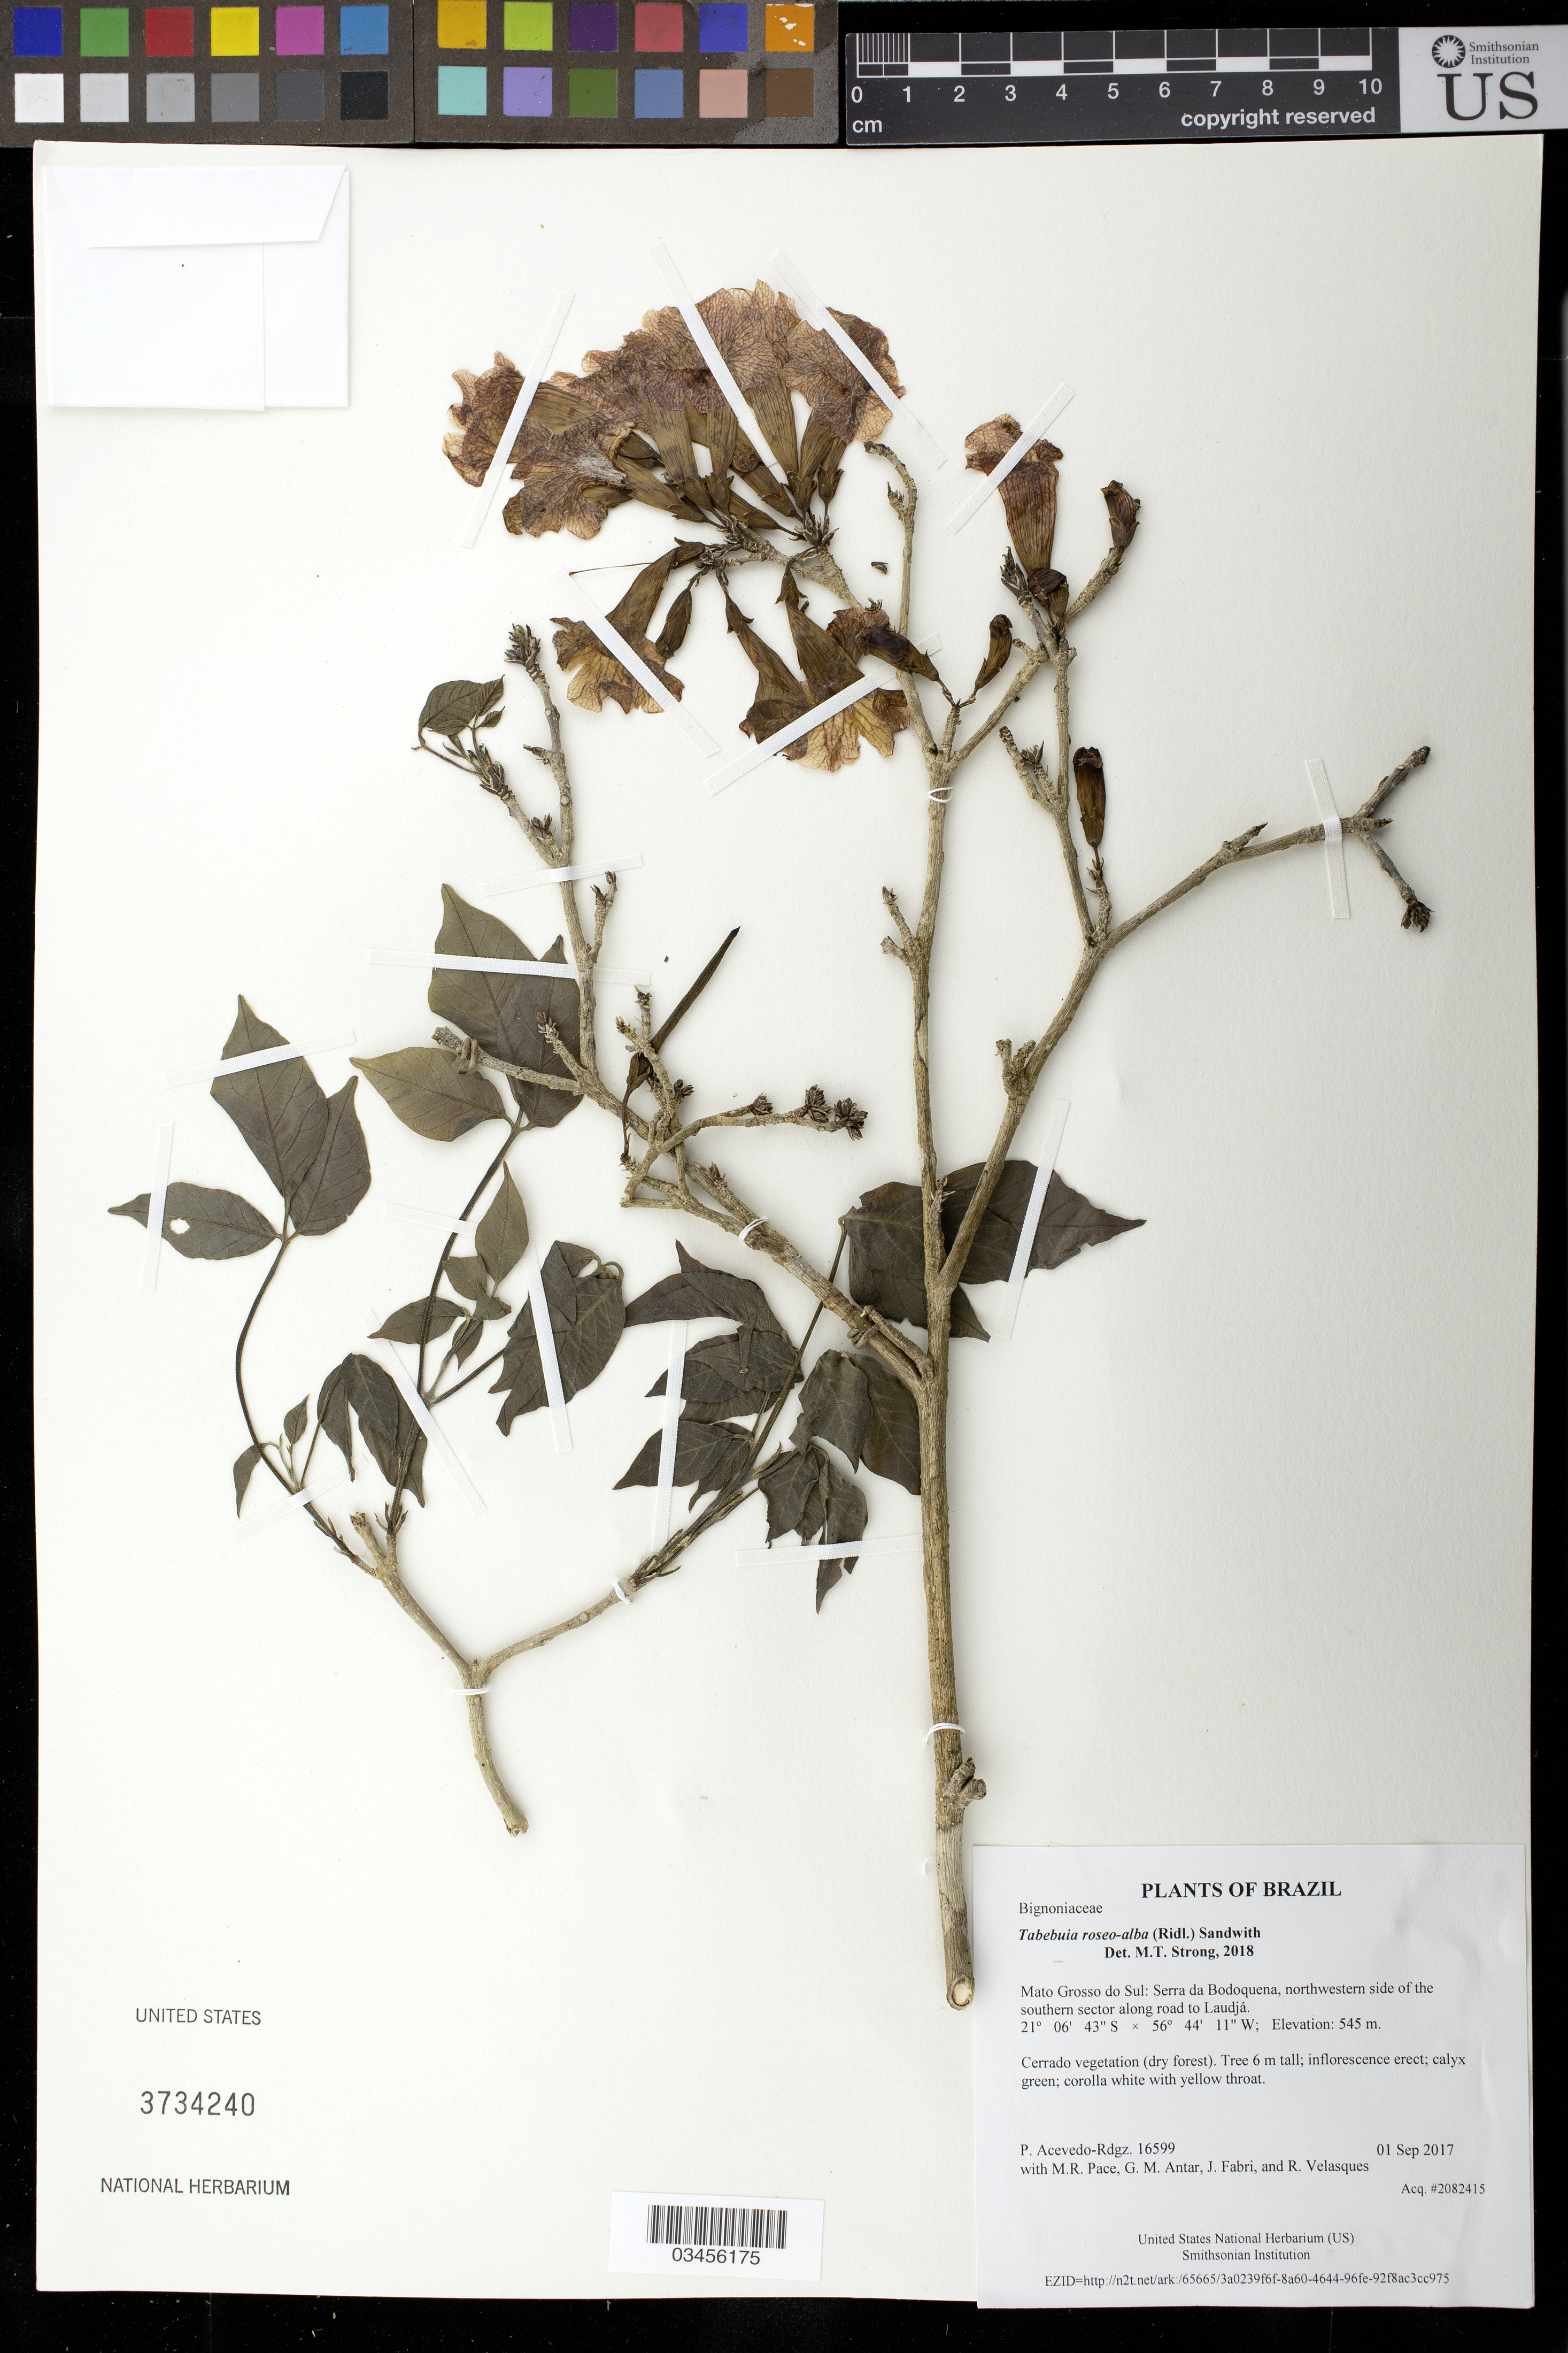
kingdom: Plantae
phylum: Tracheophyta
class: Magnoliopsida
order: Lamiales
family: Bignoniaceae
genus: Tabebuia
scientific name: Tabebuia roseo-alba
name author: (Ridl.) Sandwith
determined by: Strong, Mark T., (BOT), Smithsonian Institution - National Museum of Natural History (UNITED STATES)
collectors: P. Acevedo-Rodr., M. R. Pace, G. M. Antar, J. Fabri & R. Velasques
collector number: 16599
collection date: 2017-09-01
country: Brazil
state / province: Mato Grosso do Sul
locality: Serra da Bodoquena, northwestern side of the southern sector along road to Laudjá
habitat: Cerrado vegetation (dry forest)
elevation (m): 545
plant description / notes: US, NY, MO, K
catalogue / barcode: US 3734240